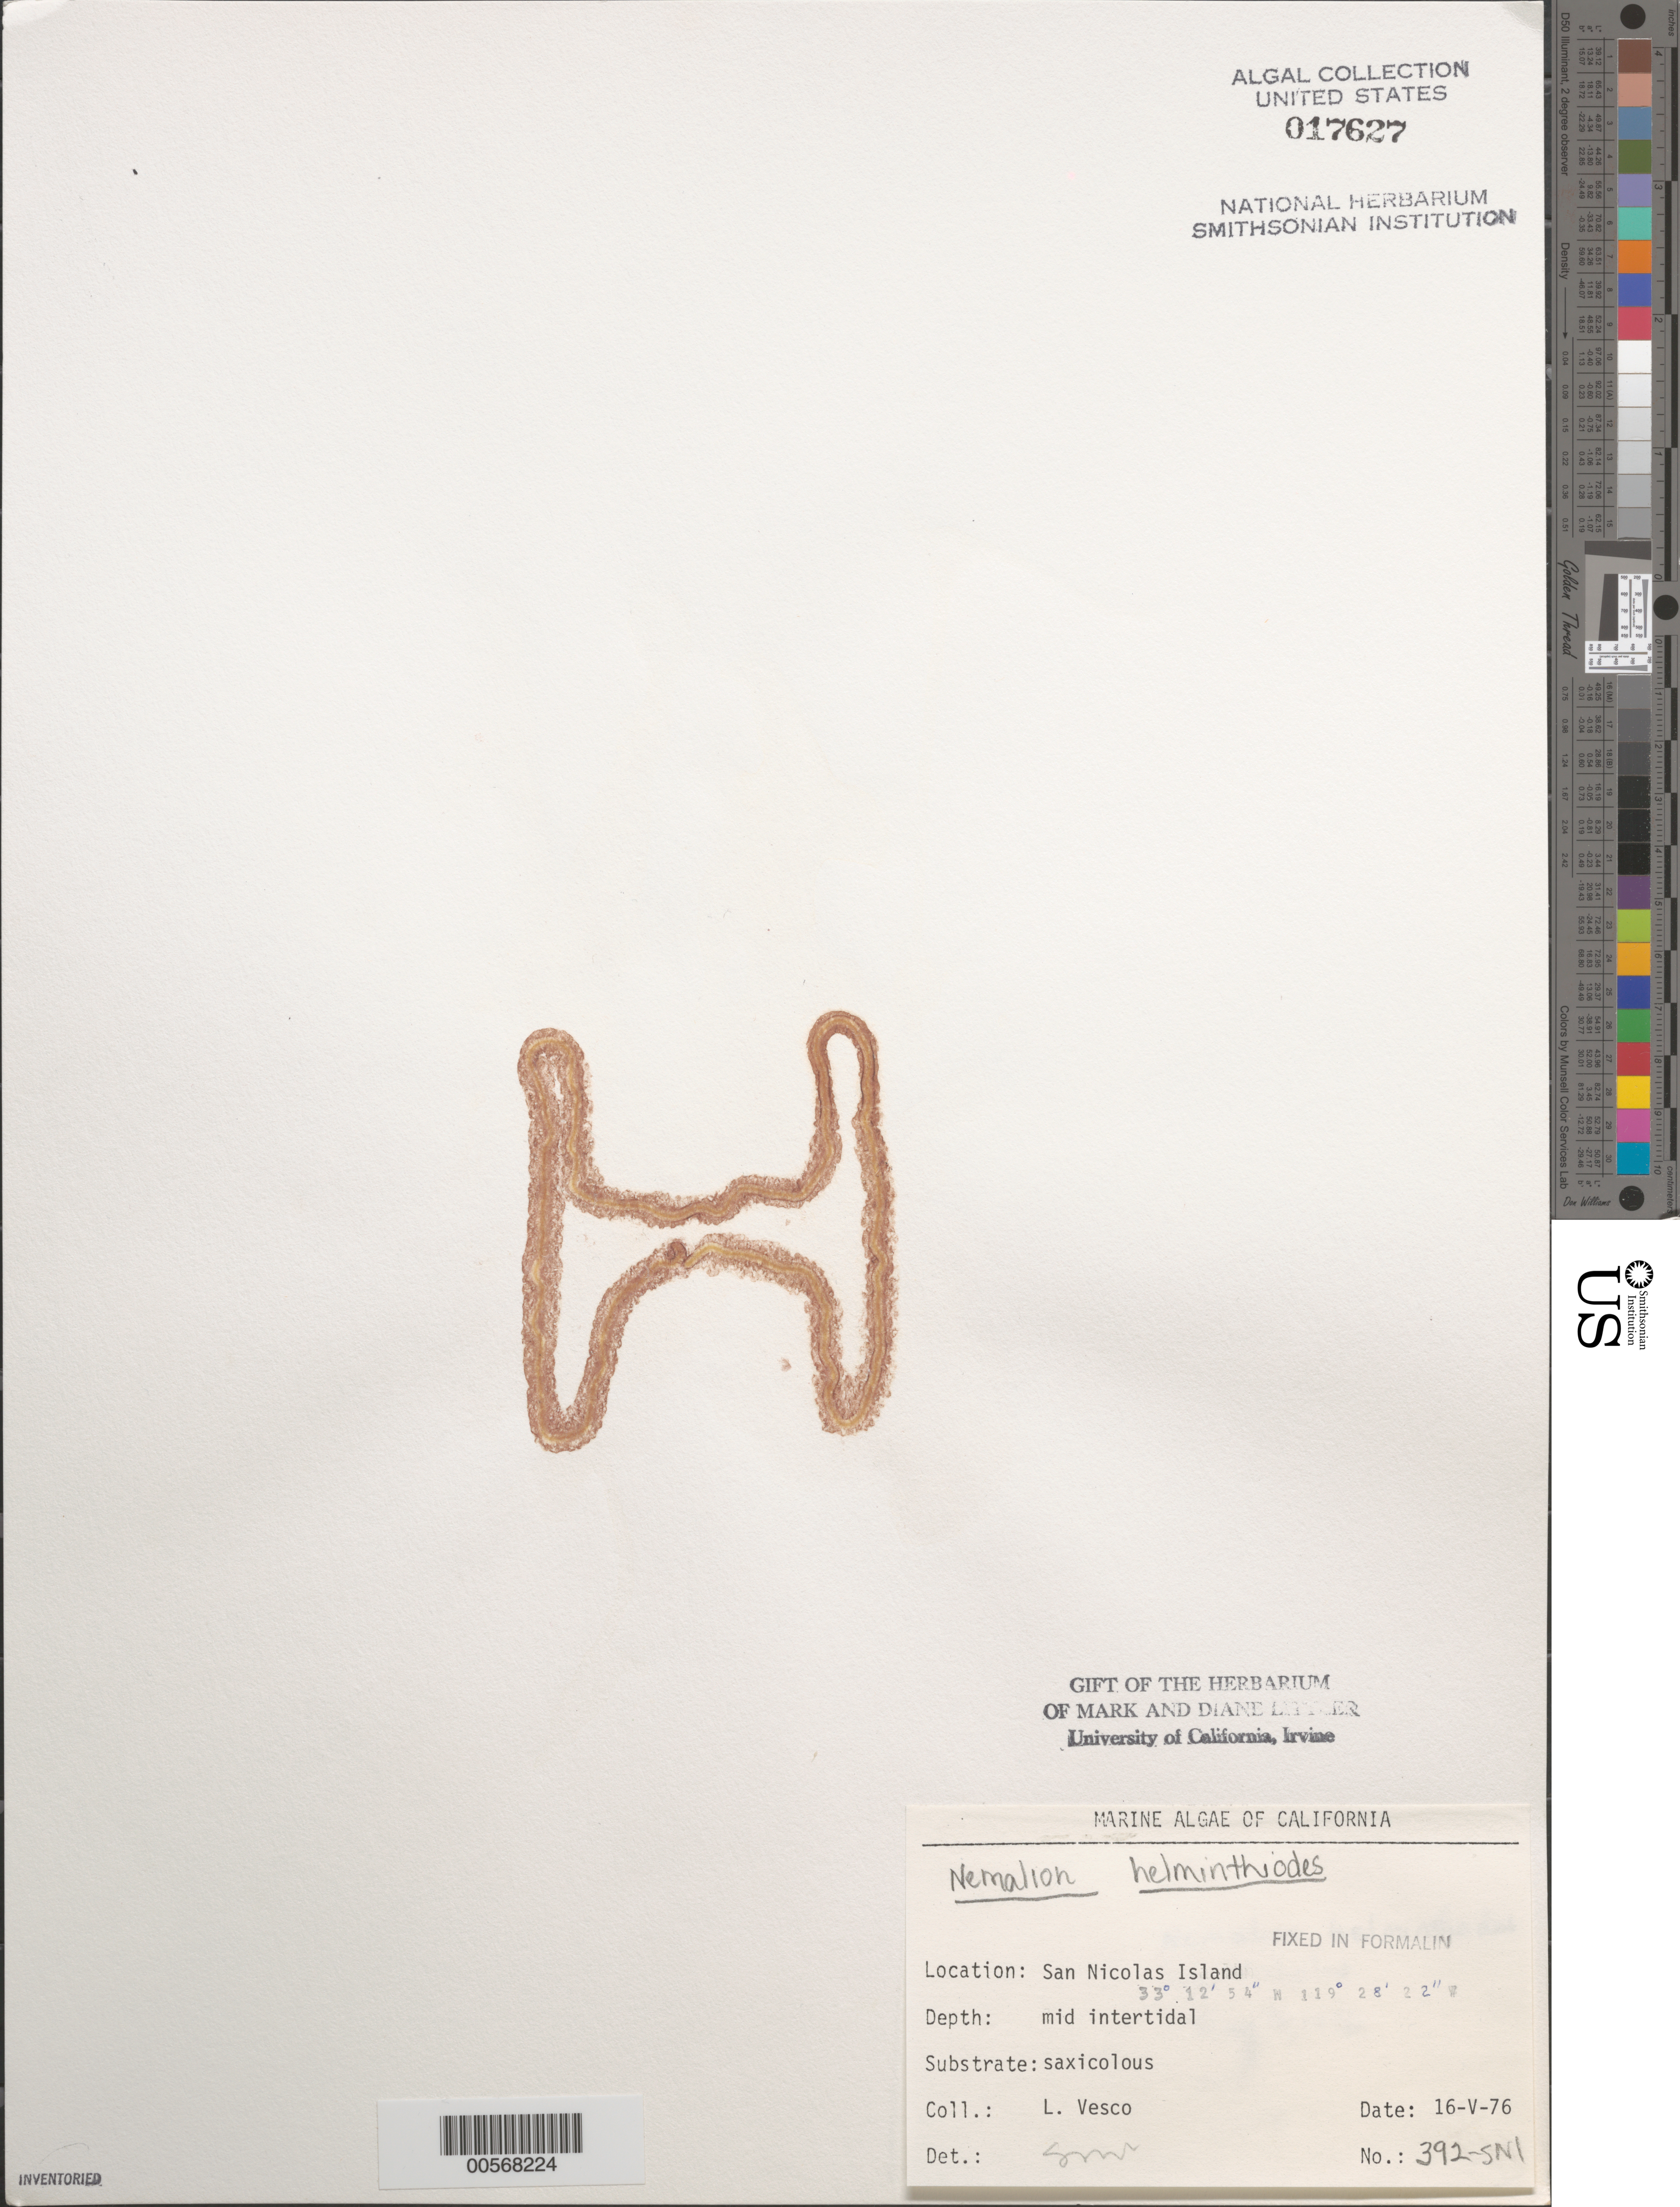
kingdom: Plantae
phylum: Rhodophyta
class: Florideophyceae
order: Nemaliales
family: Nemaliaceae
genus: Nemalion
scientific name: Nemalion multifidum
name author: (Lyngb.) Chauvin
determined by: Algae name updating Project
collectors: L. Vesco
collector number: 392-sni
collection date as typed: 16 May 1976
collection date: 1976-05-16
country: United States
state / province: California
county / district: Ventura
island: San Nicolas Island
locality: Dutch Harbor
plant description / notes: BLM-SOCALBIGHT Rocky Intertidal Survey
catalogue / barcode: US 17627